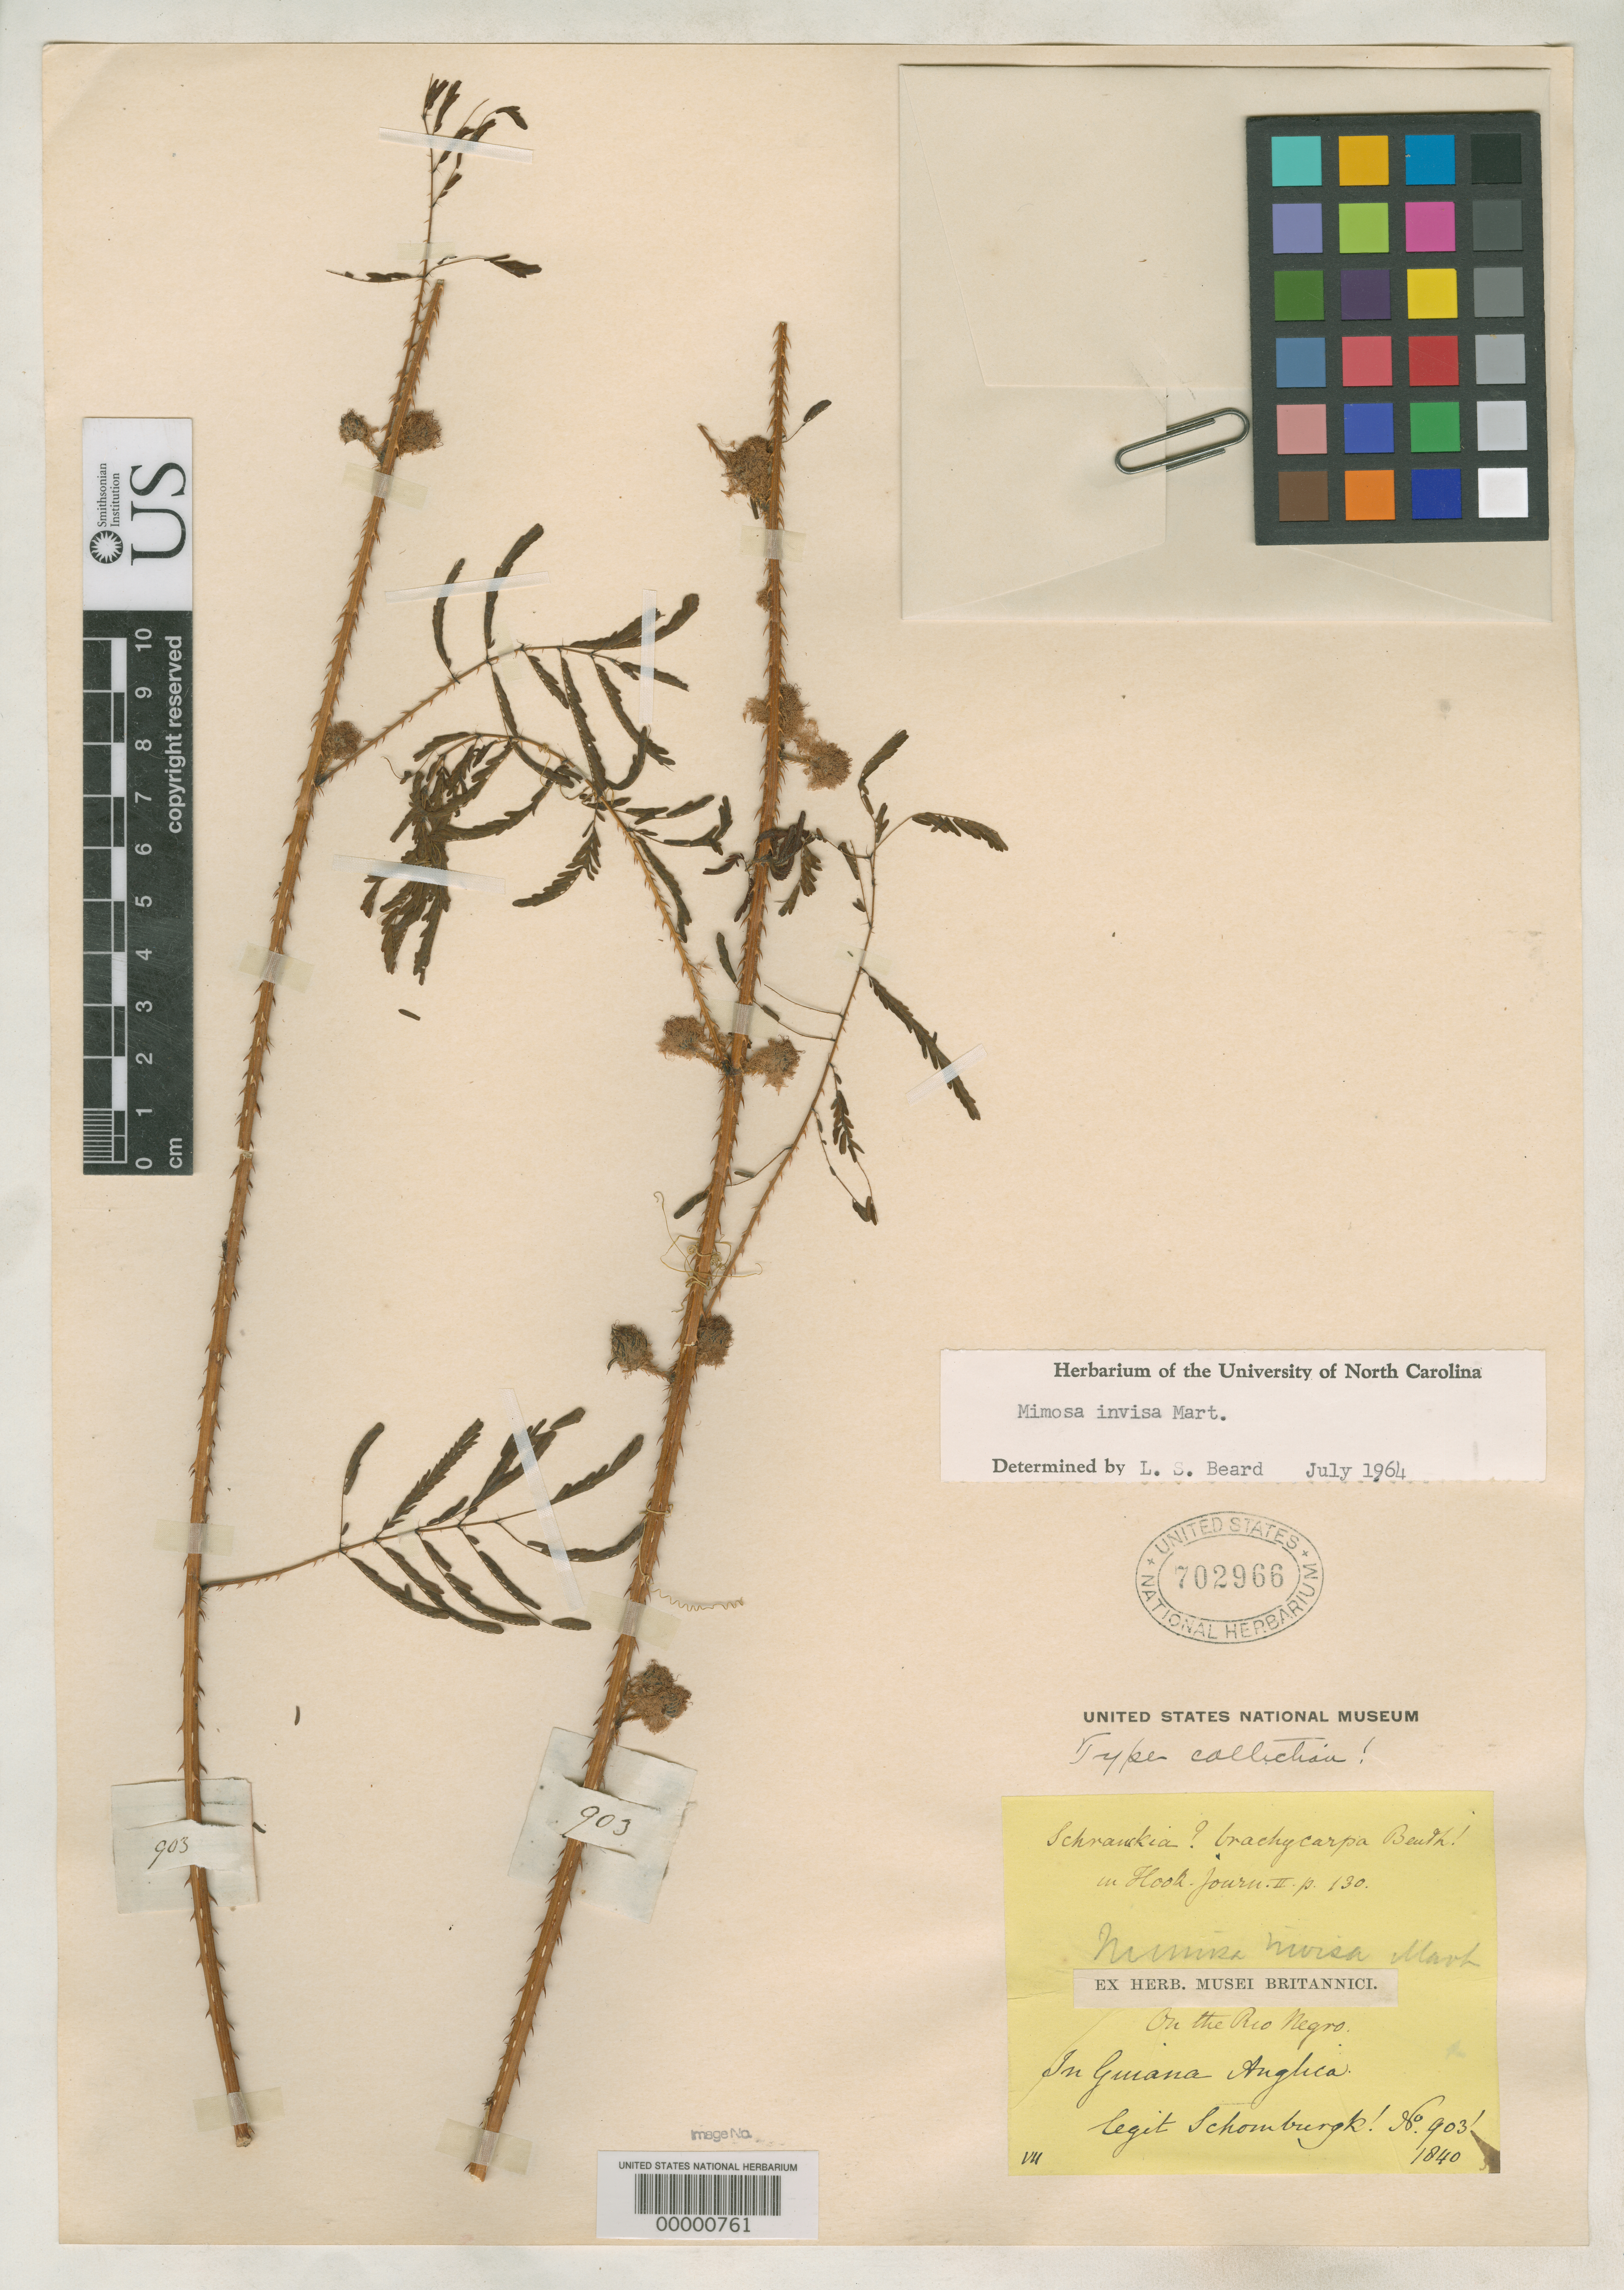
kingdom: Plantae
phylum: Tracheophyta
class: Magnoliopsida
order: Fabales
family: Fabaceae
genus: Schrankia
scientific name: Schrankia brachycarpa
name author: Benth.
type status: Isotype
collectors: R. H. Schomburgk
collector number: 903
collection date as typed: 1840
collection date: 1840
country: Guyana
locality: Rio Negro.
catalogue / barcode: US 702966